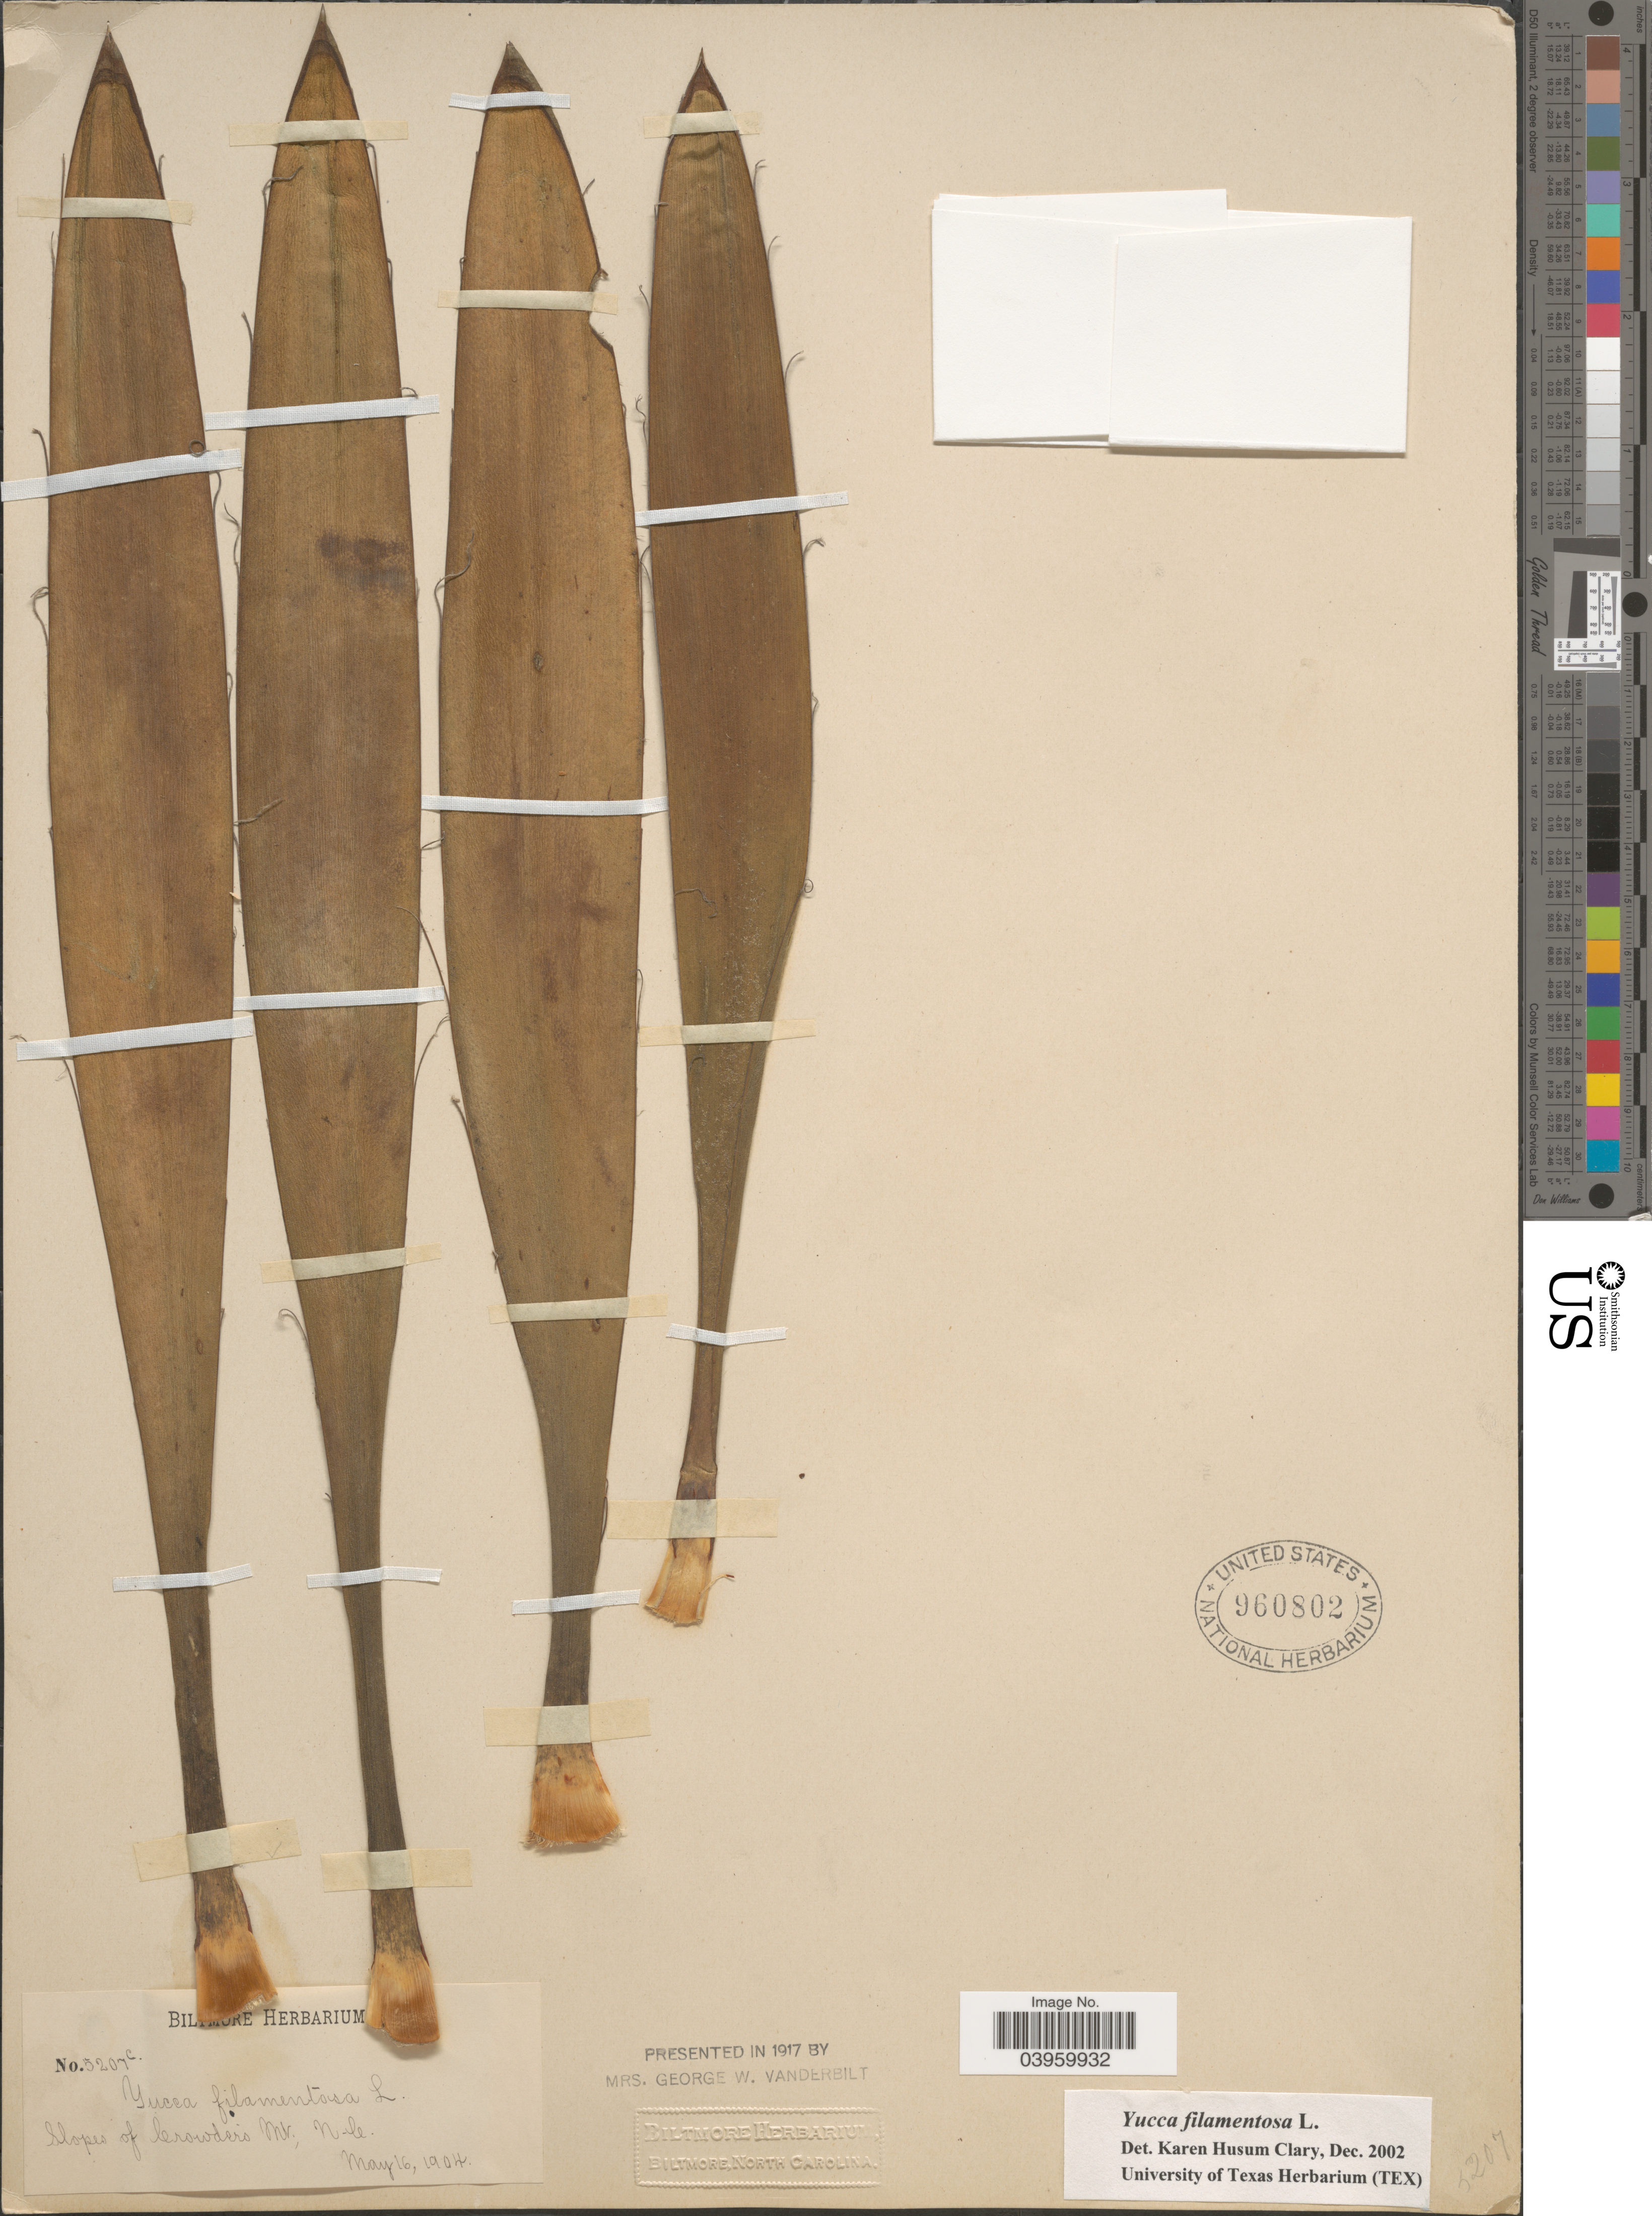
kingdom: Plantae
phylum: Tracheophyta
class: Liliopsida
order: Asparagales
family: Asparagaceae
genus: Yucca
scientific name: Yucca filamentosa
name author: L.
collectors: ex herb. Biltmore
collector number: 5207c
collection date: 1904-05-16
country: United States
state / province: North Carolina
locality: Slopes of Crowder's Mt.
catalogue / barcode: US 960802